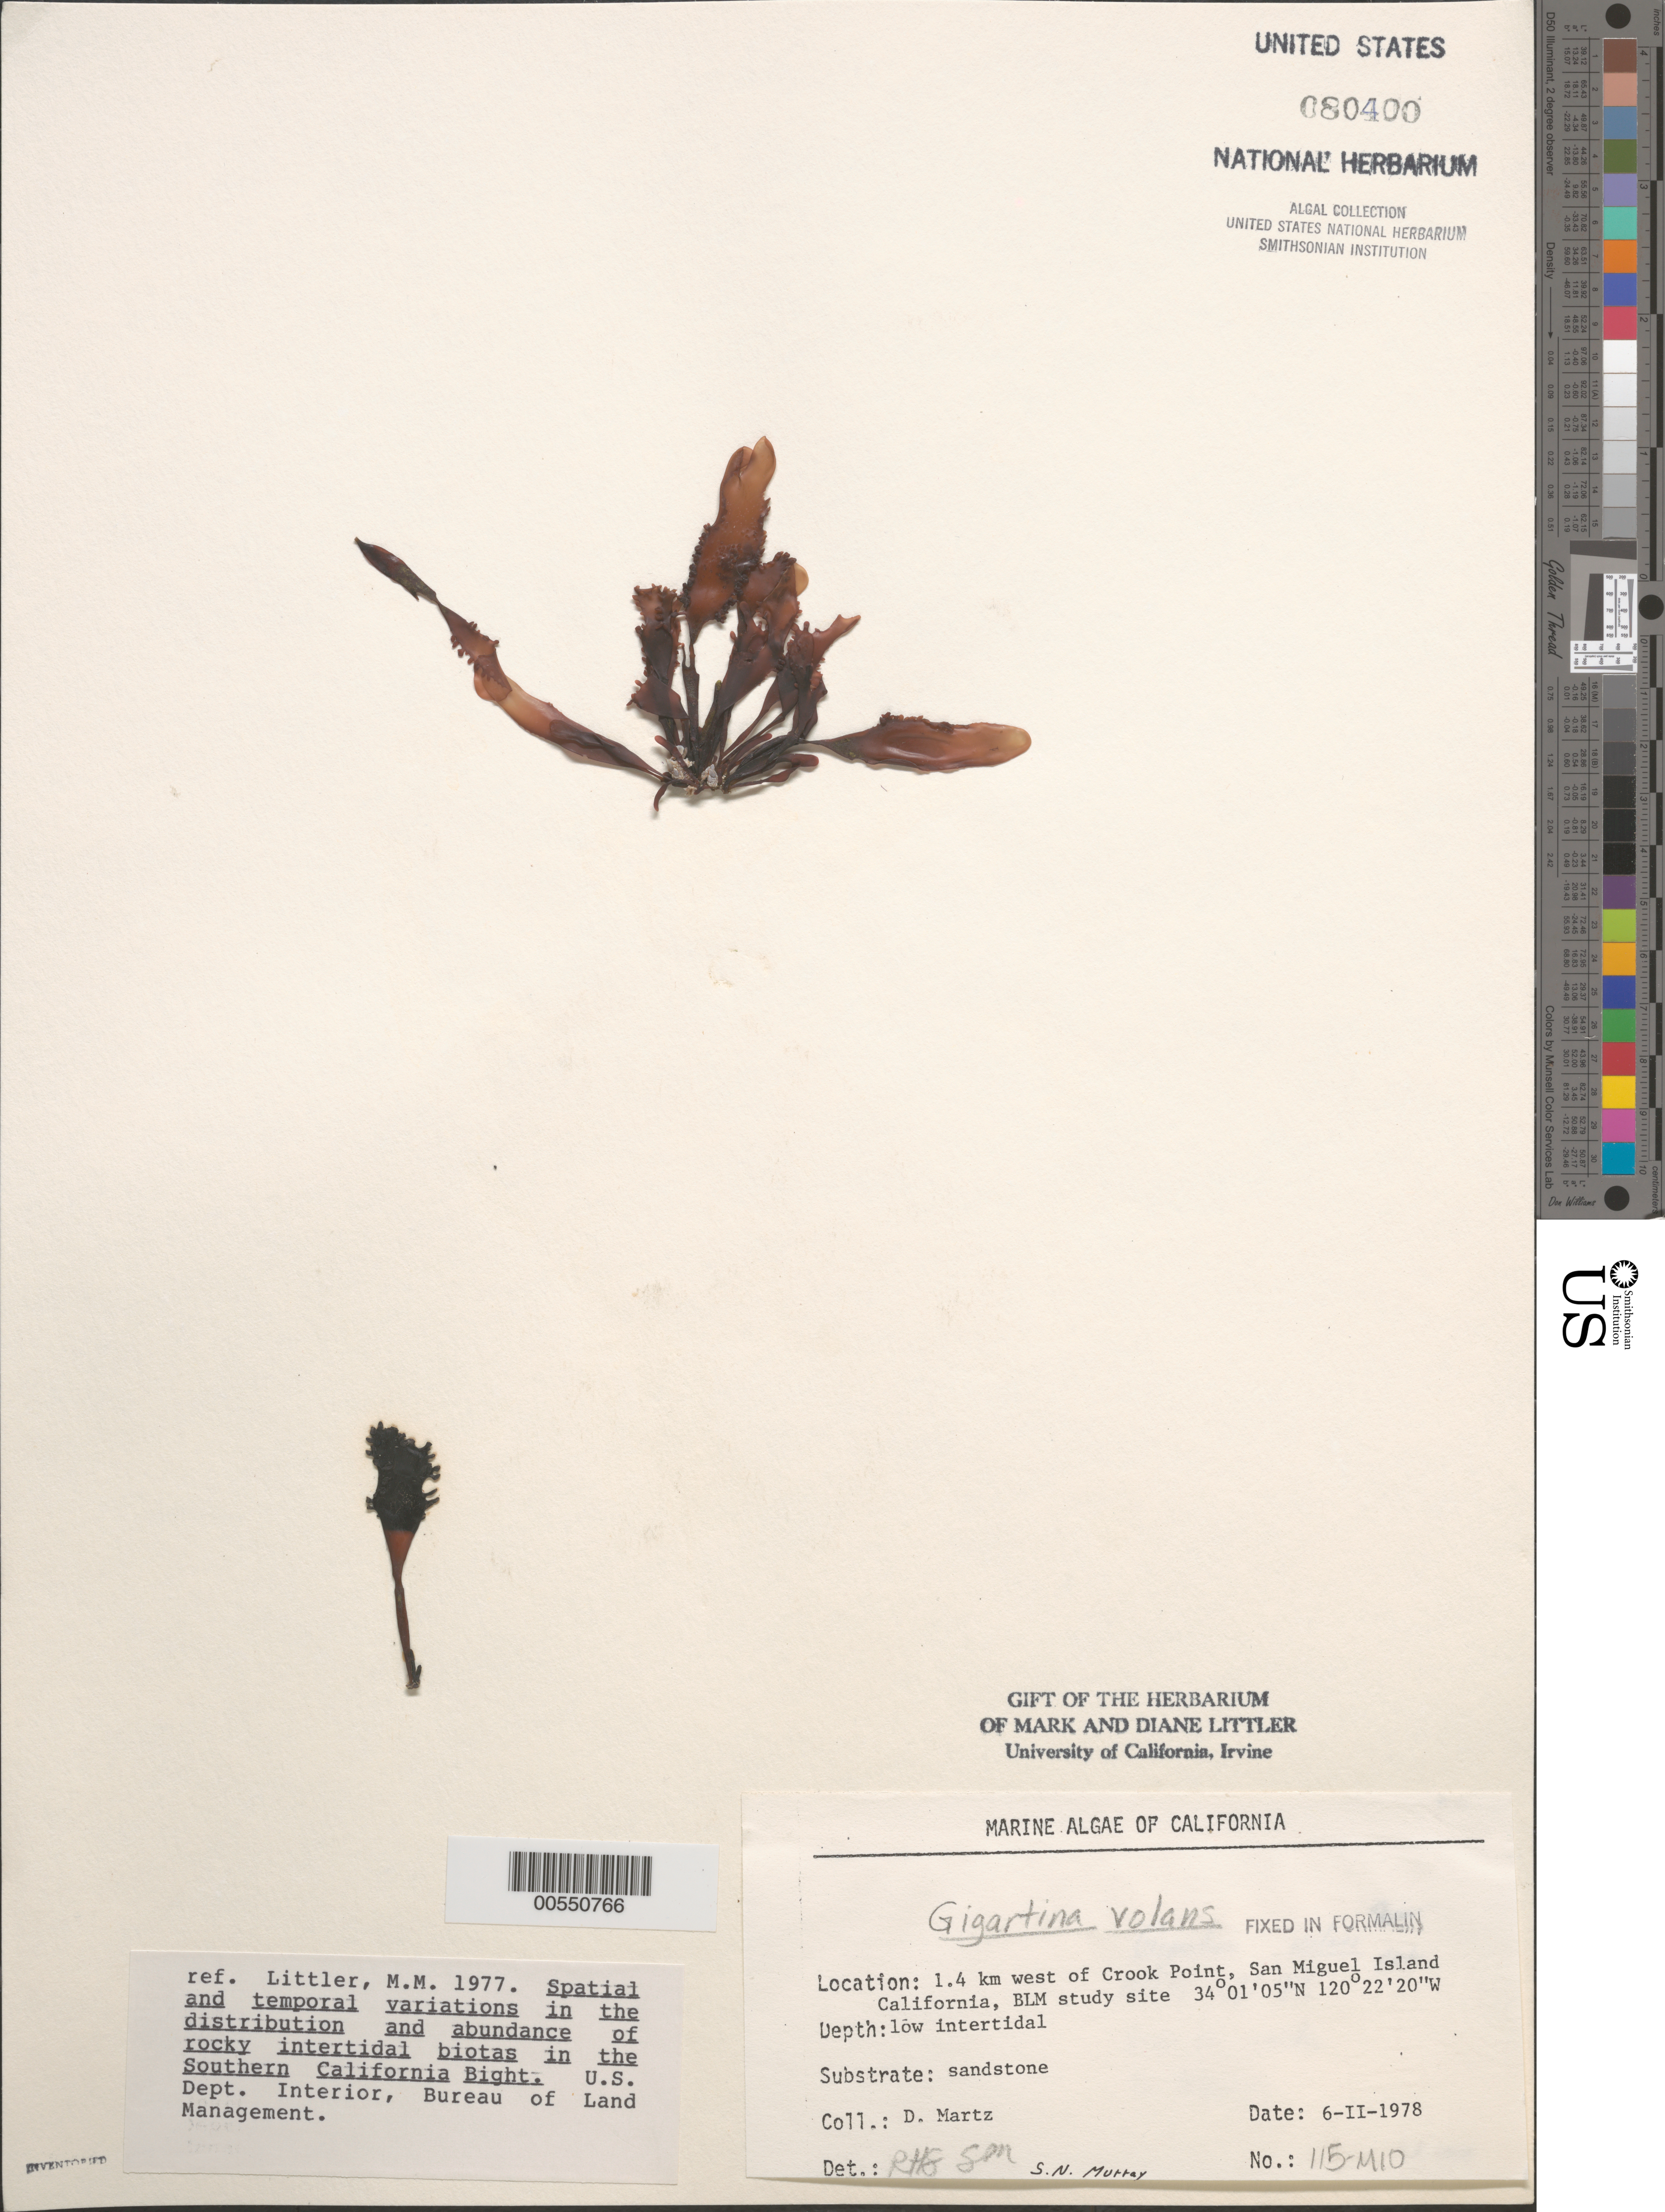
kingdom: Plantae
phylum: Rhodophyta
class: Florideophyceae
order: Gigartinales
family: Gigartinaceae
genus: Mazzaella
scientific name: Mazzaella volans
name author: (C. Agardh) Fredericq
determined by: Algae name updating Project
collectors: D. Martz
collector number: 115-mio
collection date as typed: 06 Feb 1978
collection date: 1978-02-06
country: United States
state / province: California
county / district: Santa Barbara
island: San Miguel Island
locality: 1.4 km north of Crook Point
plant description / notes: BLM-SOCALBIGHT Rocky Intertidal Survey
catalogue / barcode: US 80400